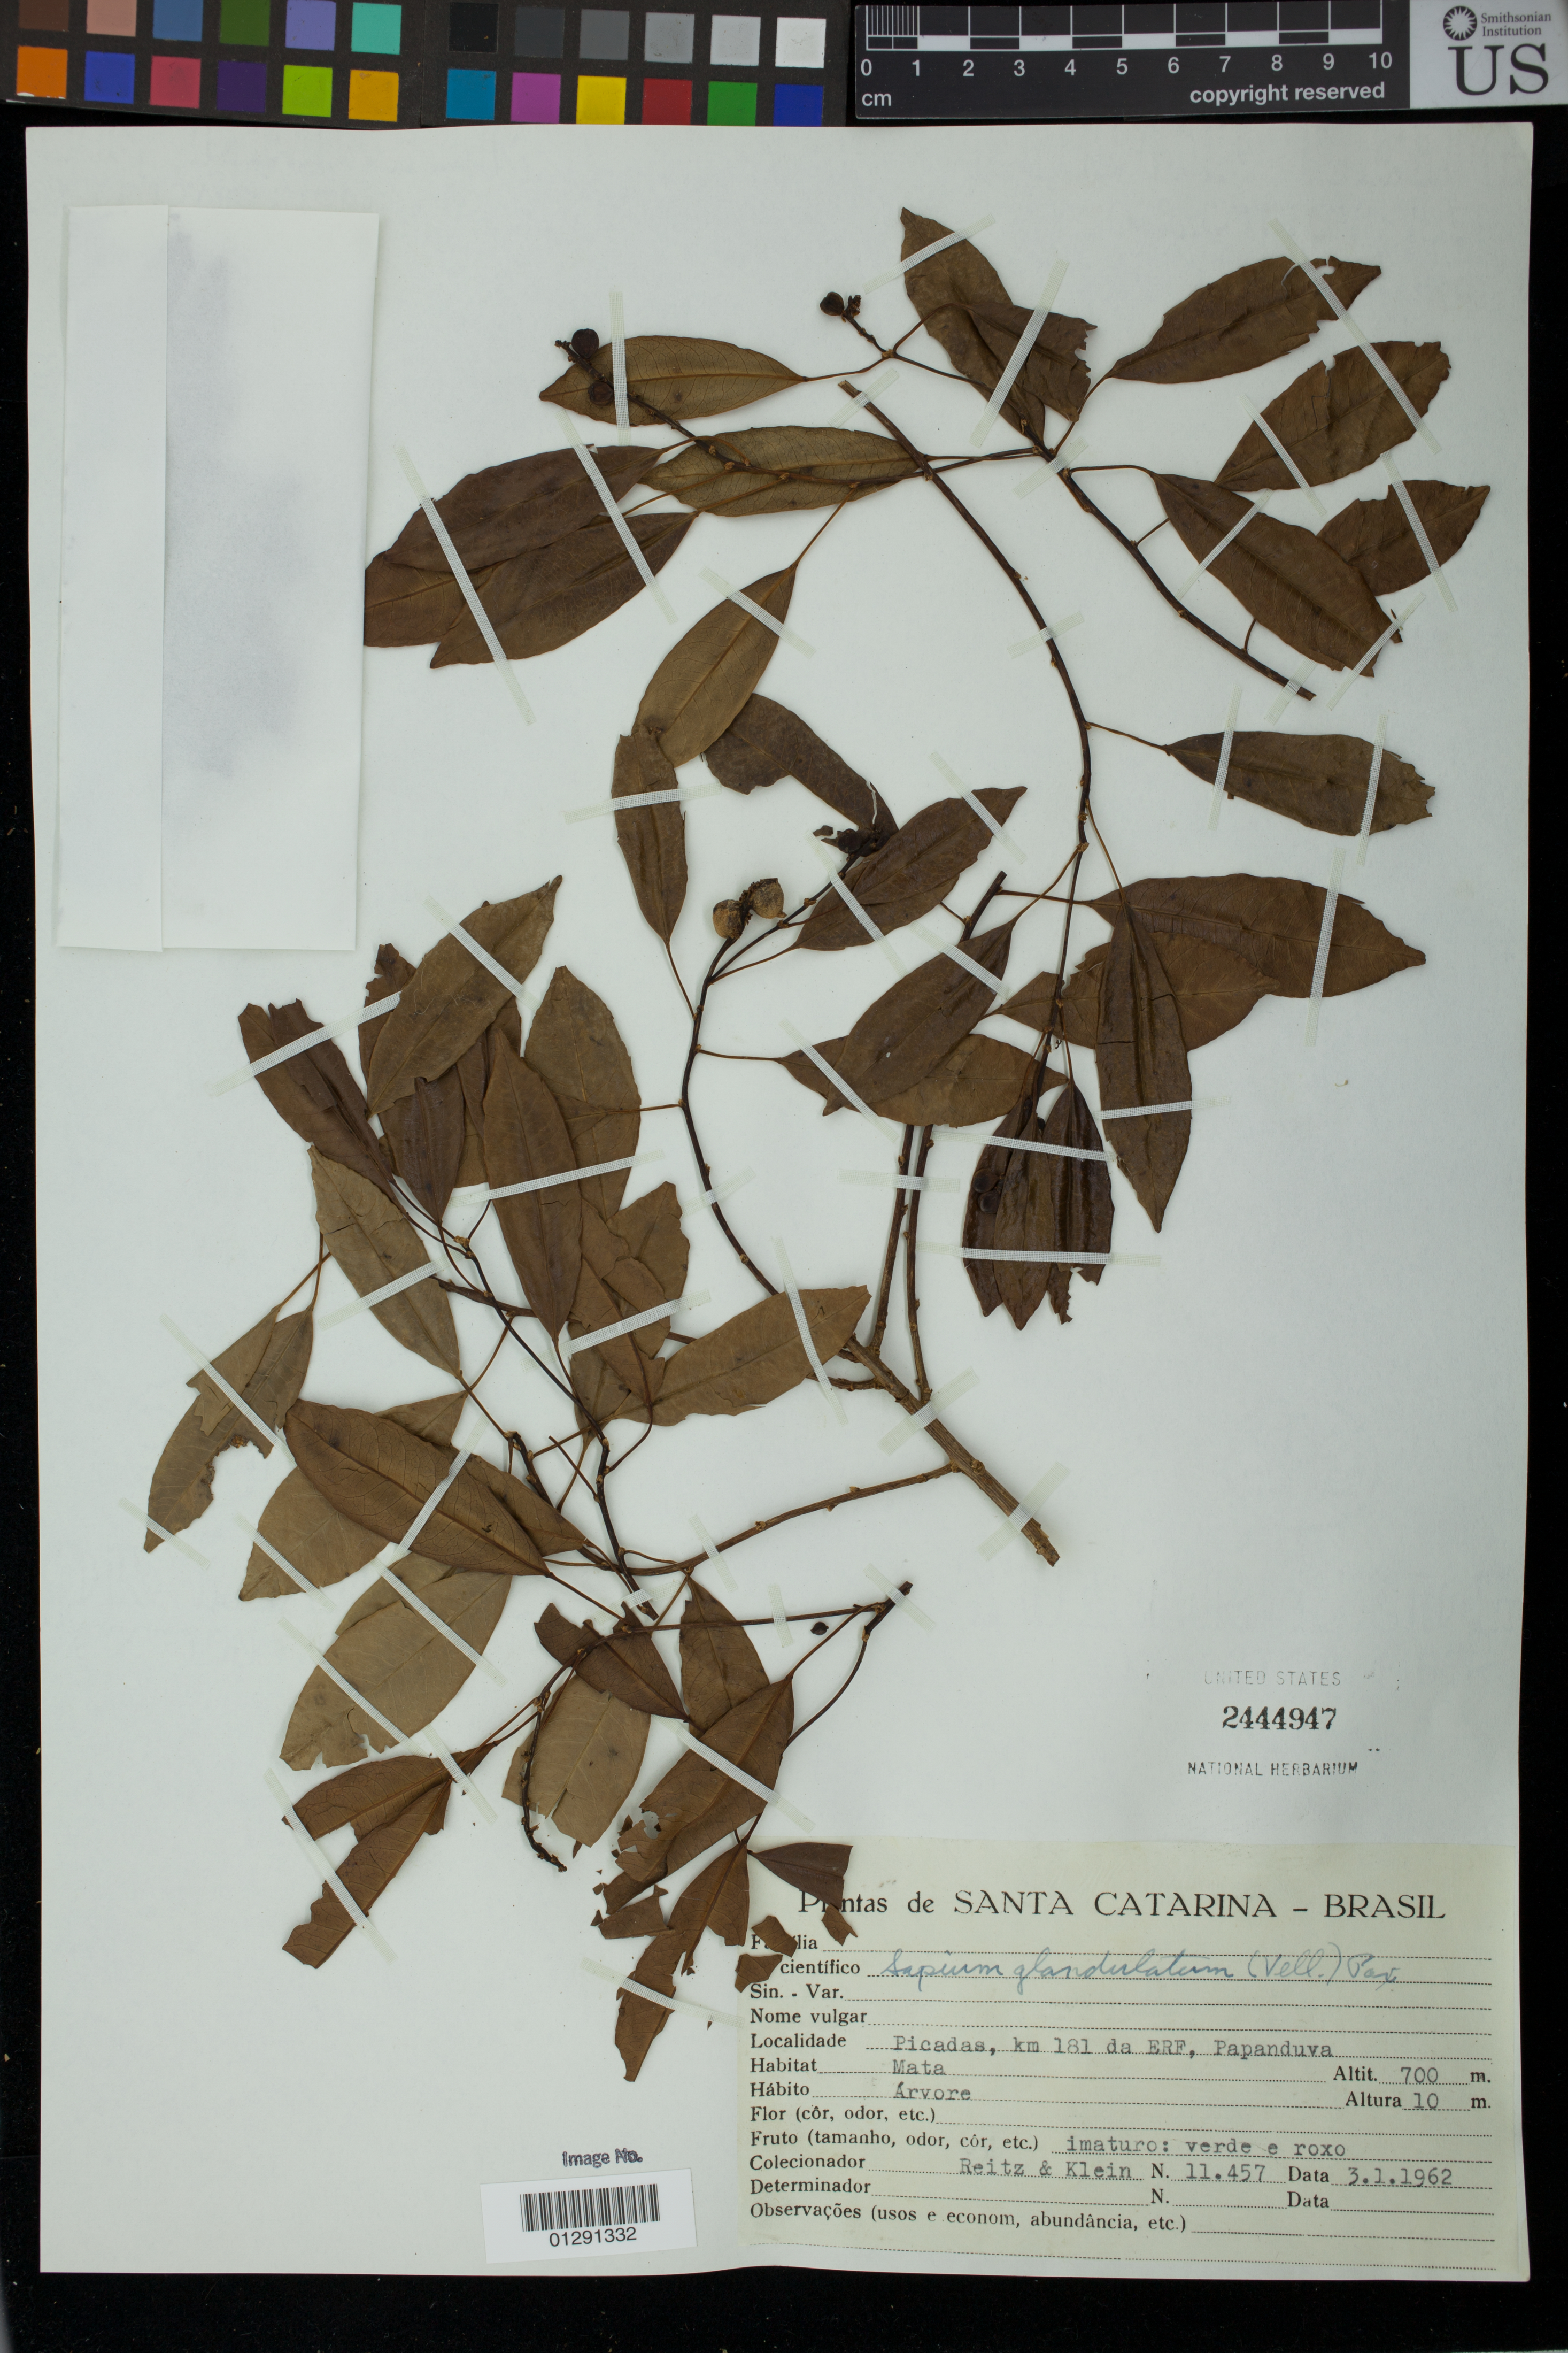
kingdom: Plantae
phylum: Tracheophyta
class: Magnoliopsida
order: Malpighiales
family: Euphorbiaceae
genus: Sapium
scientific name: Sapium glandulatum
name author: (Vell.) Pax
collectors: -- Reitz & Klein, --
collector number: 11457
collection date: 1962-01-03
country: Brazil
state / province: Santa Catarina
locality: Picadas, km 181 da ERF, Papanduva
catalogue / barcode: US 2444947